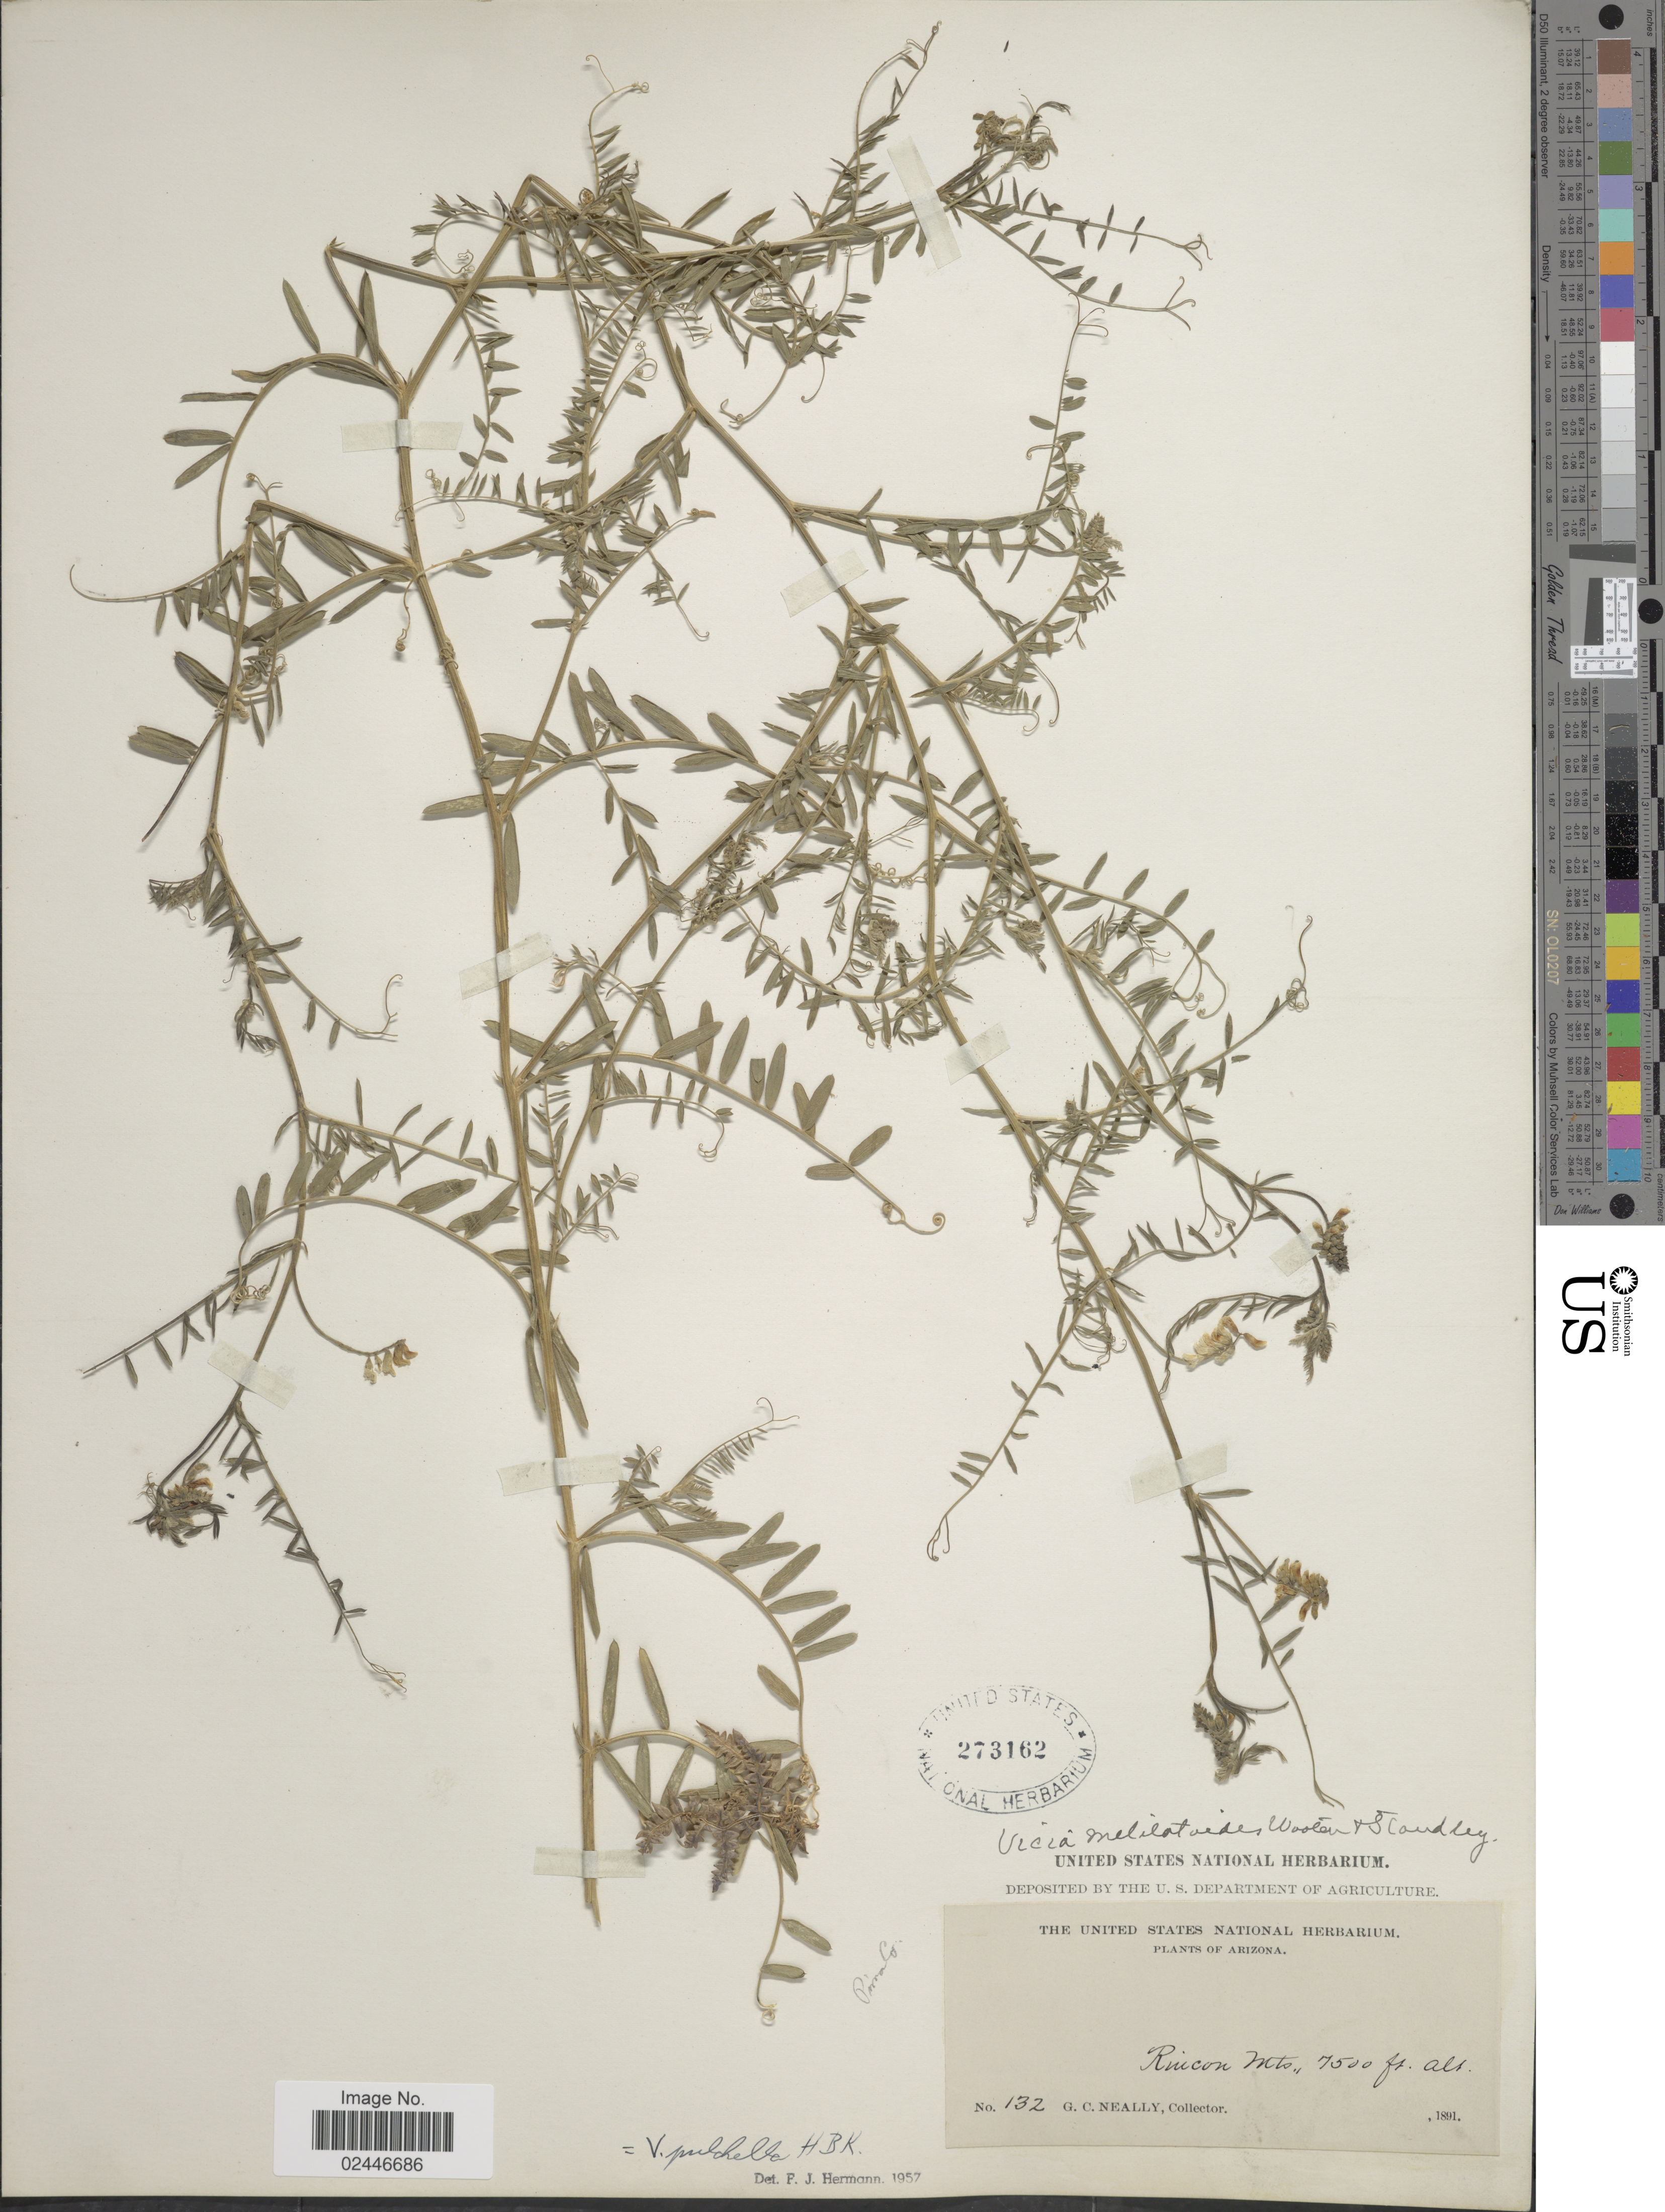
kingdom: Plantae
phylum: Tracheophyta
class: Magnoliopsida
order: Fabales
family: Fabaceae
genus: Vicia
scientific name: Vicia pulchella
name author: Kunth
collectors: G. Neally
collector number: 132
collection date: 1891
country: United States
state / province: Arizona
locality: Rincon Mts, Pima Co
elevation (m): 2286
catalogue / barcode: US 273162